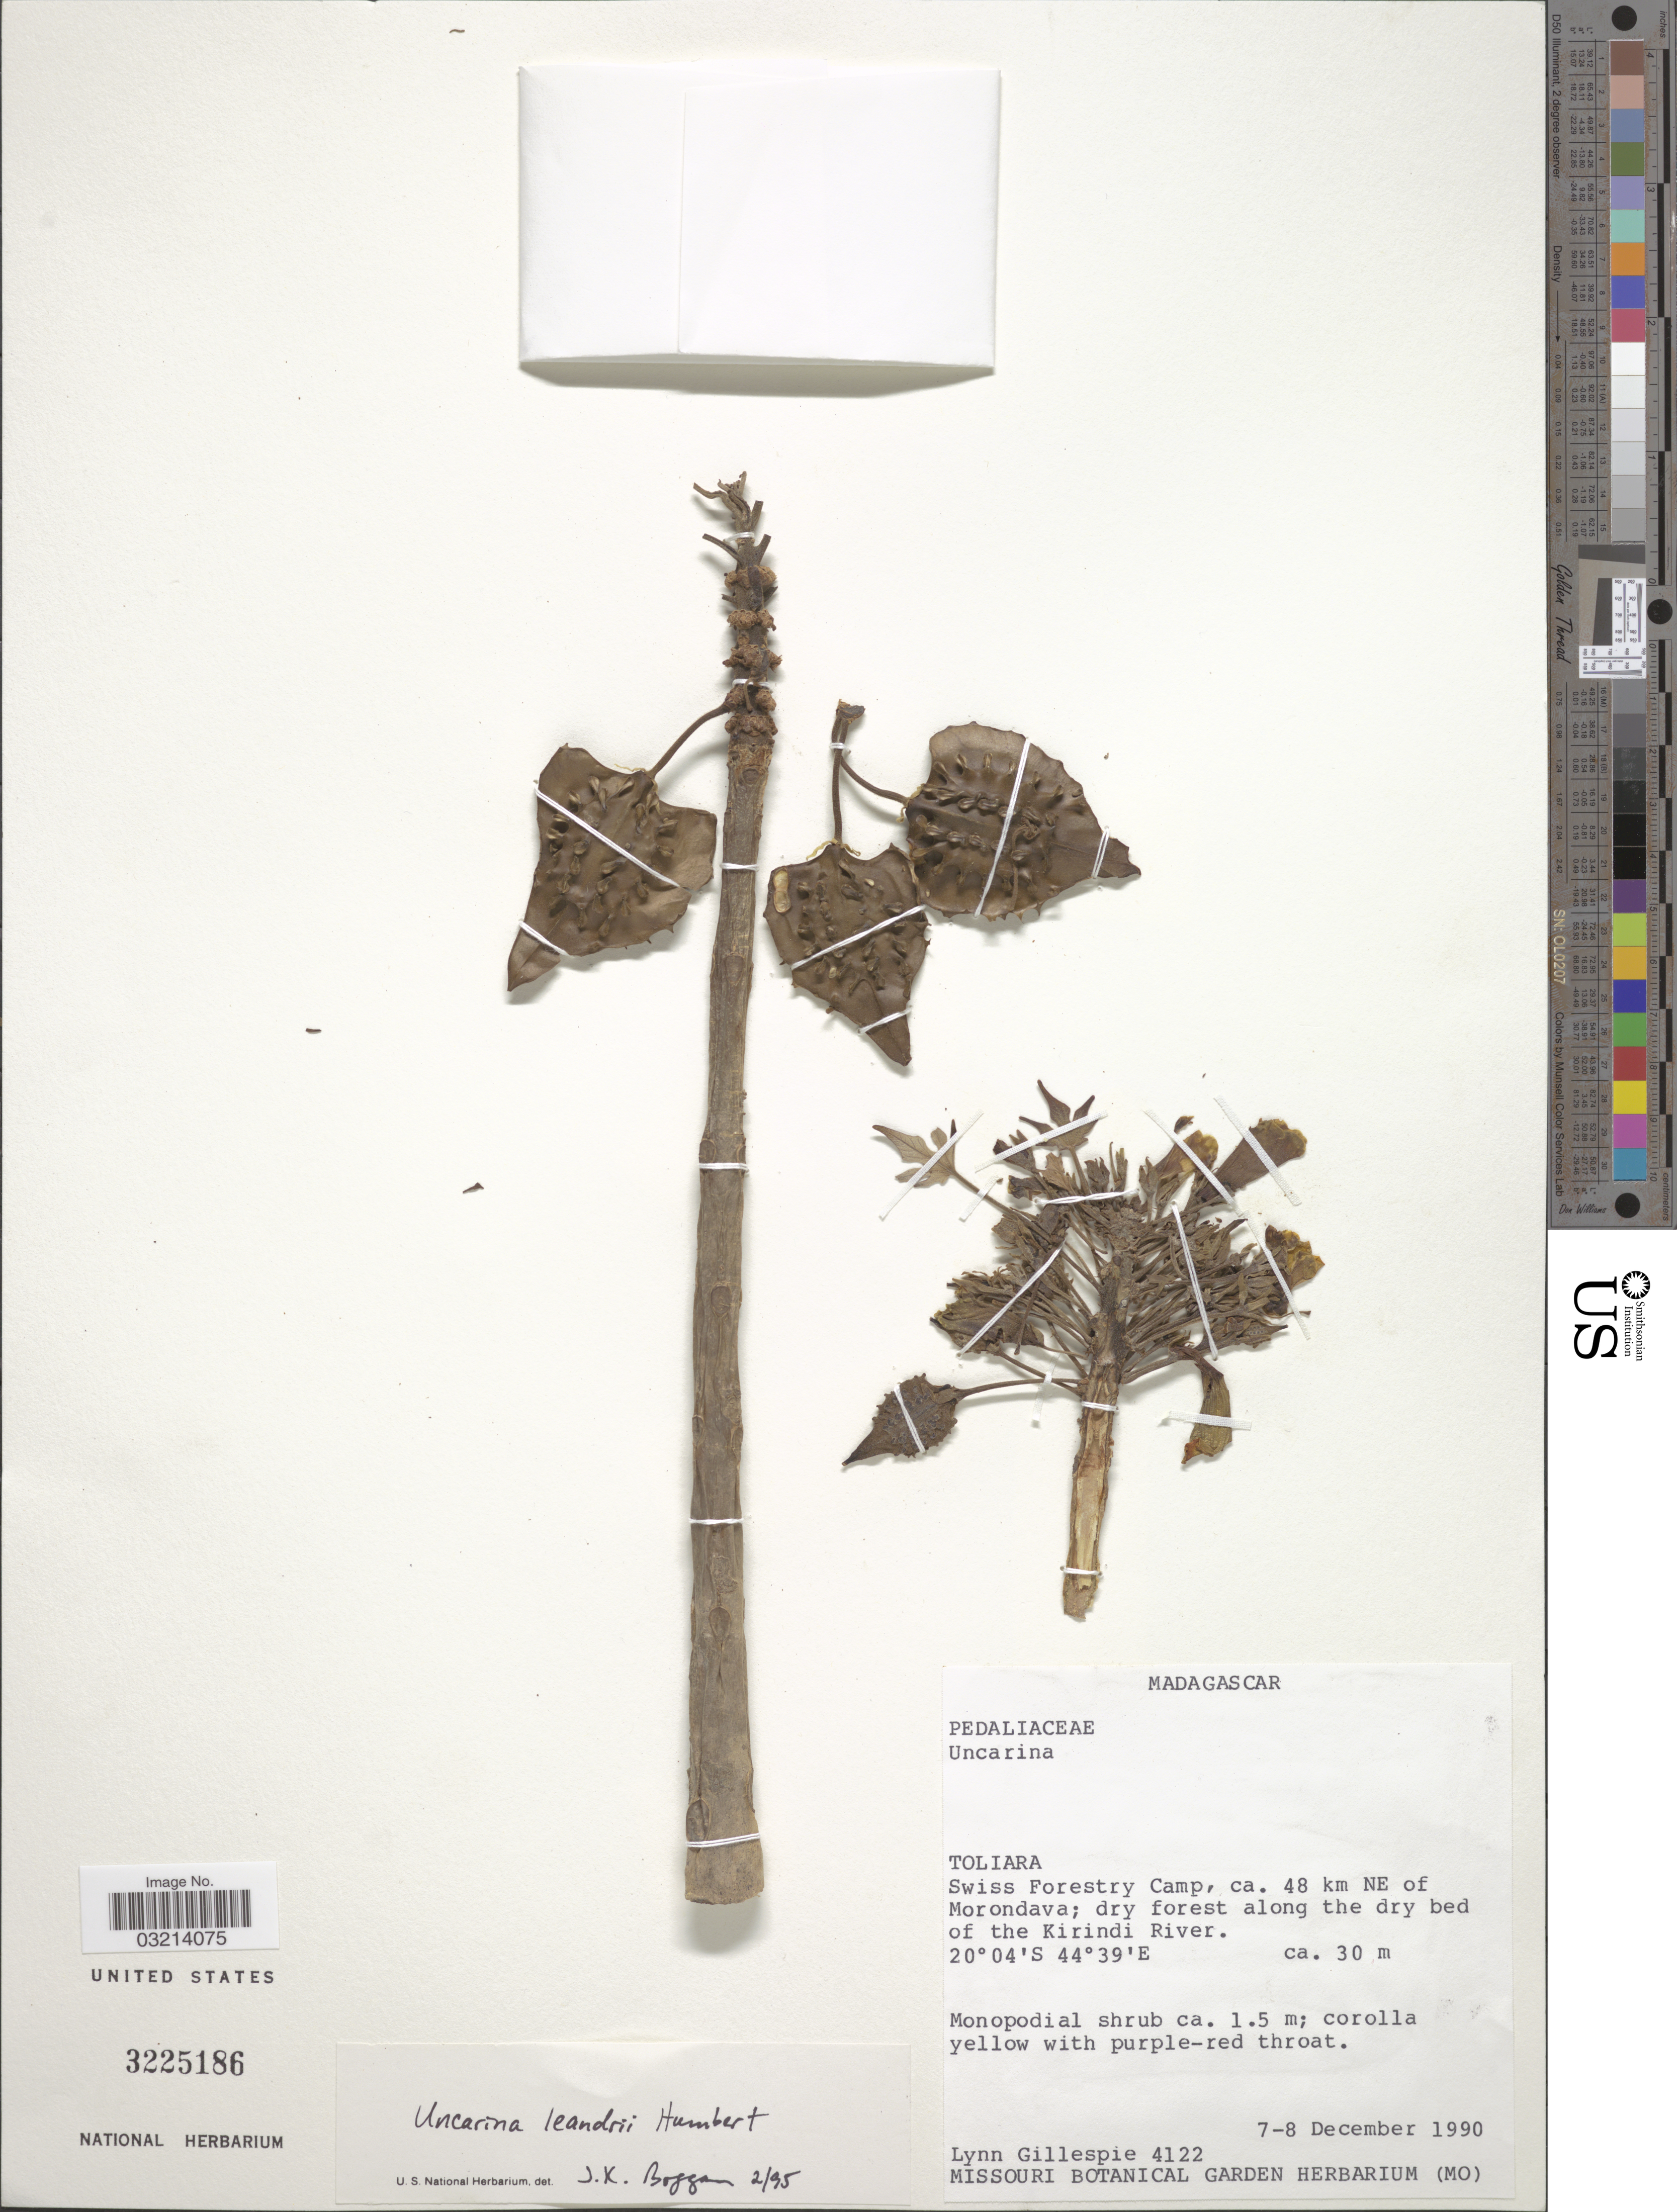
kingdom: Plantae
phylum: Tracheophyta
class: Magnoliopsida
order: Lamiales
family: Pedaliaceae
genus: Uncarina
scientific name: Uncarina leandrii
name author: Humbert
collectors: L. J. Gillespie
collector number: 4122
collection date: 1990-12-07/1990-12-08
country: Madagascar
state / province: Menabe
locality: Swiss Forestry Camp, ca. 48 km NE of Morondava; dry forest along the dry bed of the Kirindi River.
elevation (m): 30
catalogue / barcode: US 3225186